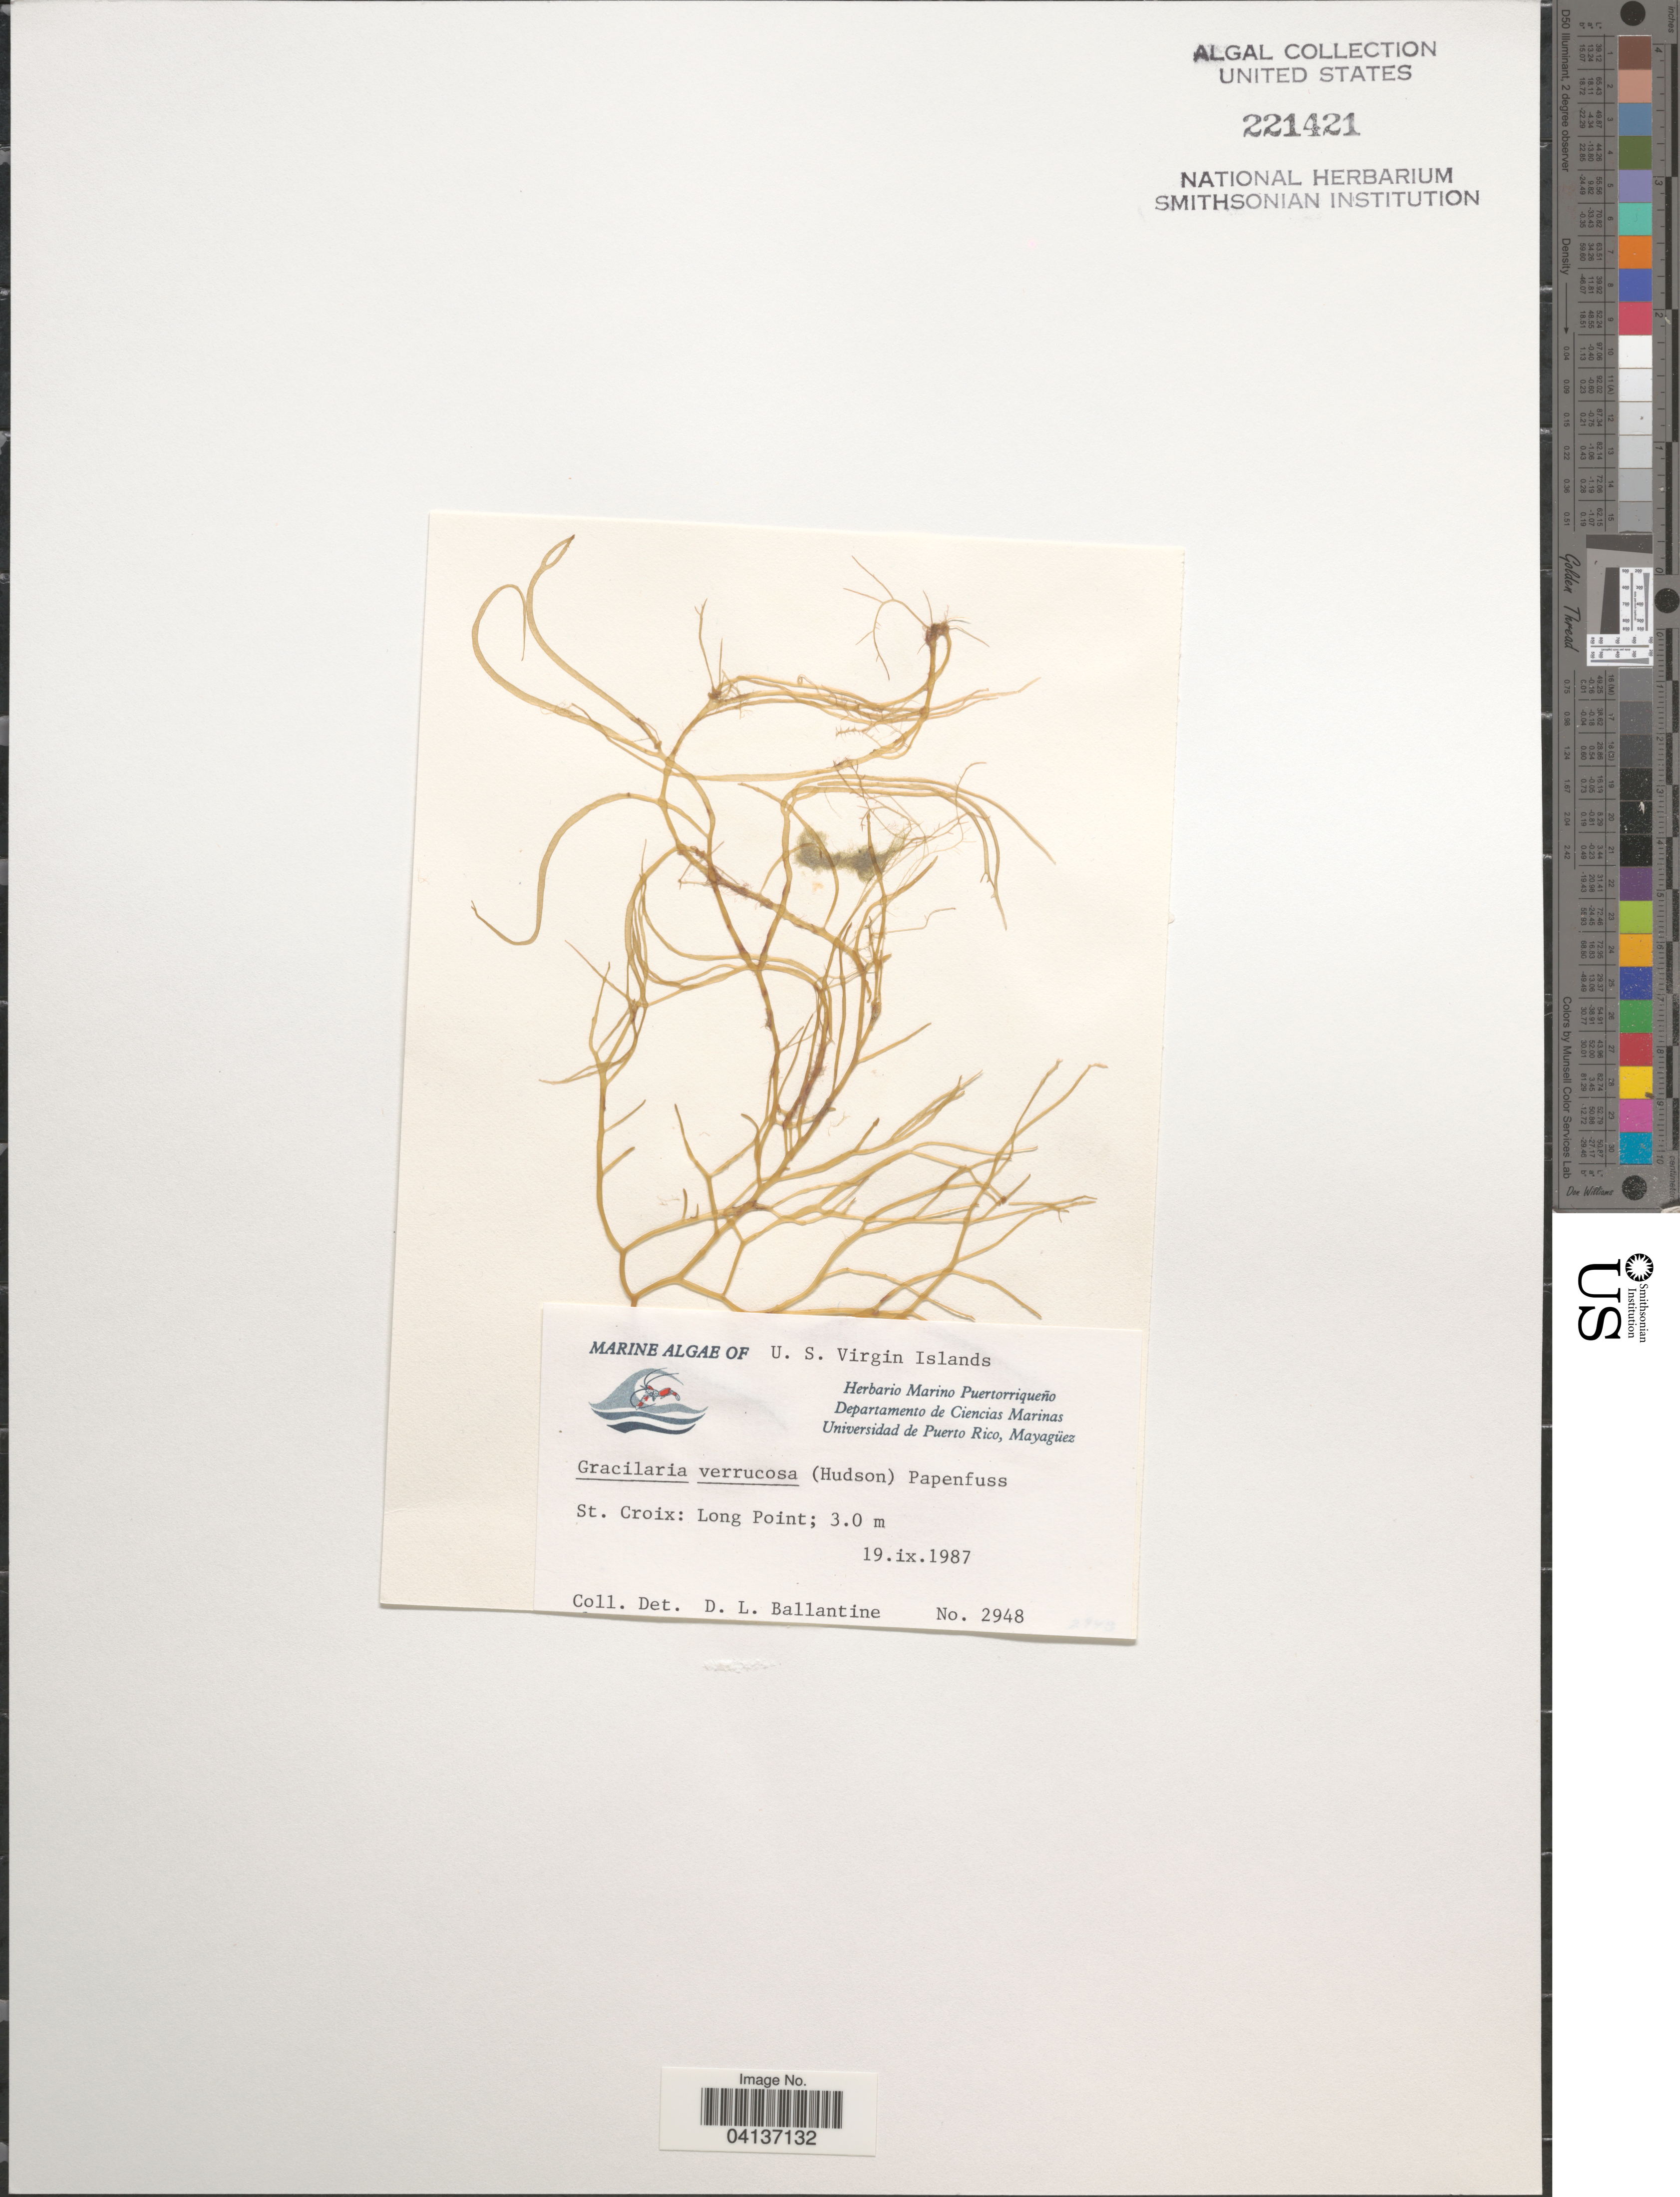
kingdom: Plantae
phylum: Rhodophyta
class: Florideophyceae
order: Gracilariales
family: Gracilariaceae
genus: Gracilariopsis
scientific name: Gracilariopsis longissima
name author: (S.G. Gmel.) Steentoft et al.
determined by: Algae name updating Project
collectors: D.L. Ballantine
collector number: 2948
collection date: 1987-09-19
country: U.S. Virgin Islands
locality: St. Croix: Long Point.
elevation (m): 3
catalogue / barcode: US 221421